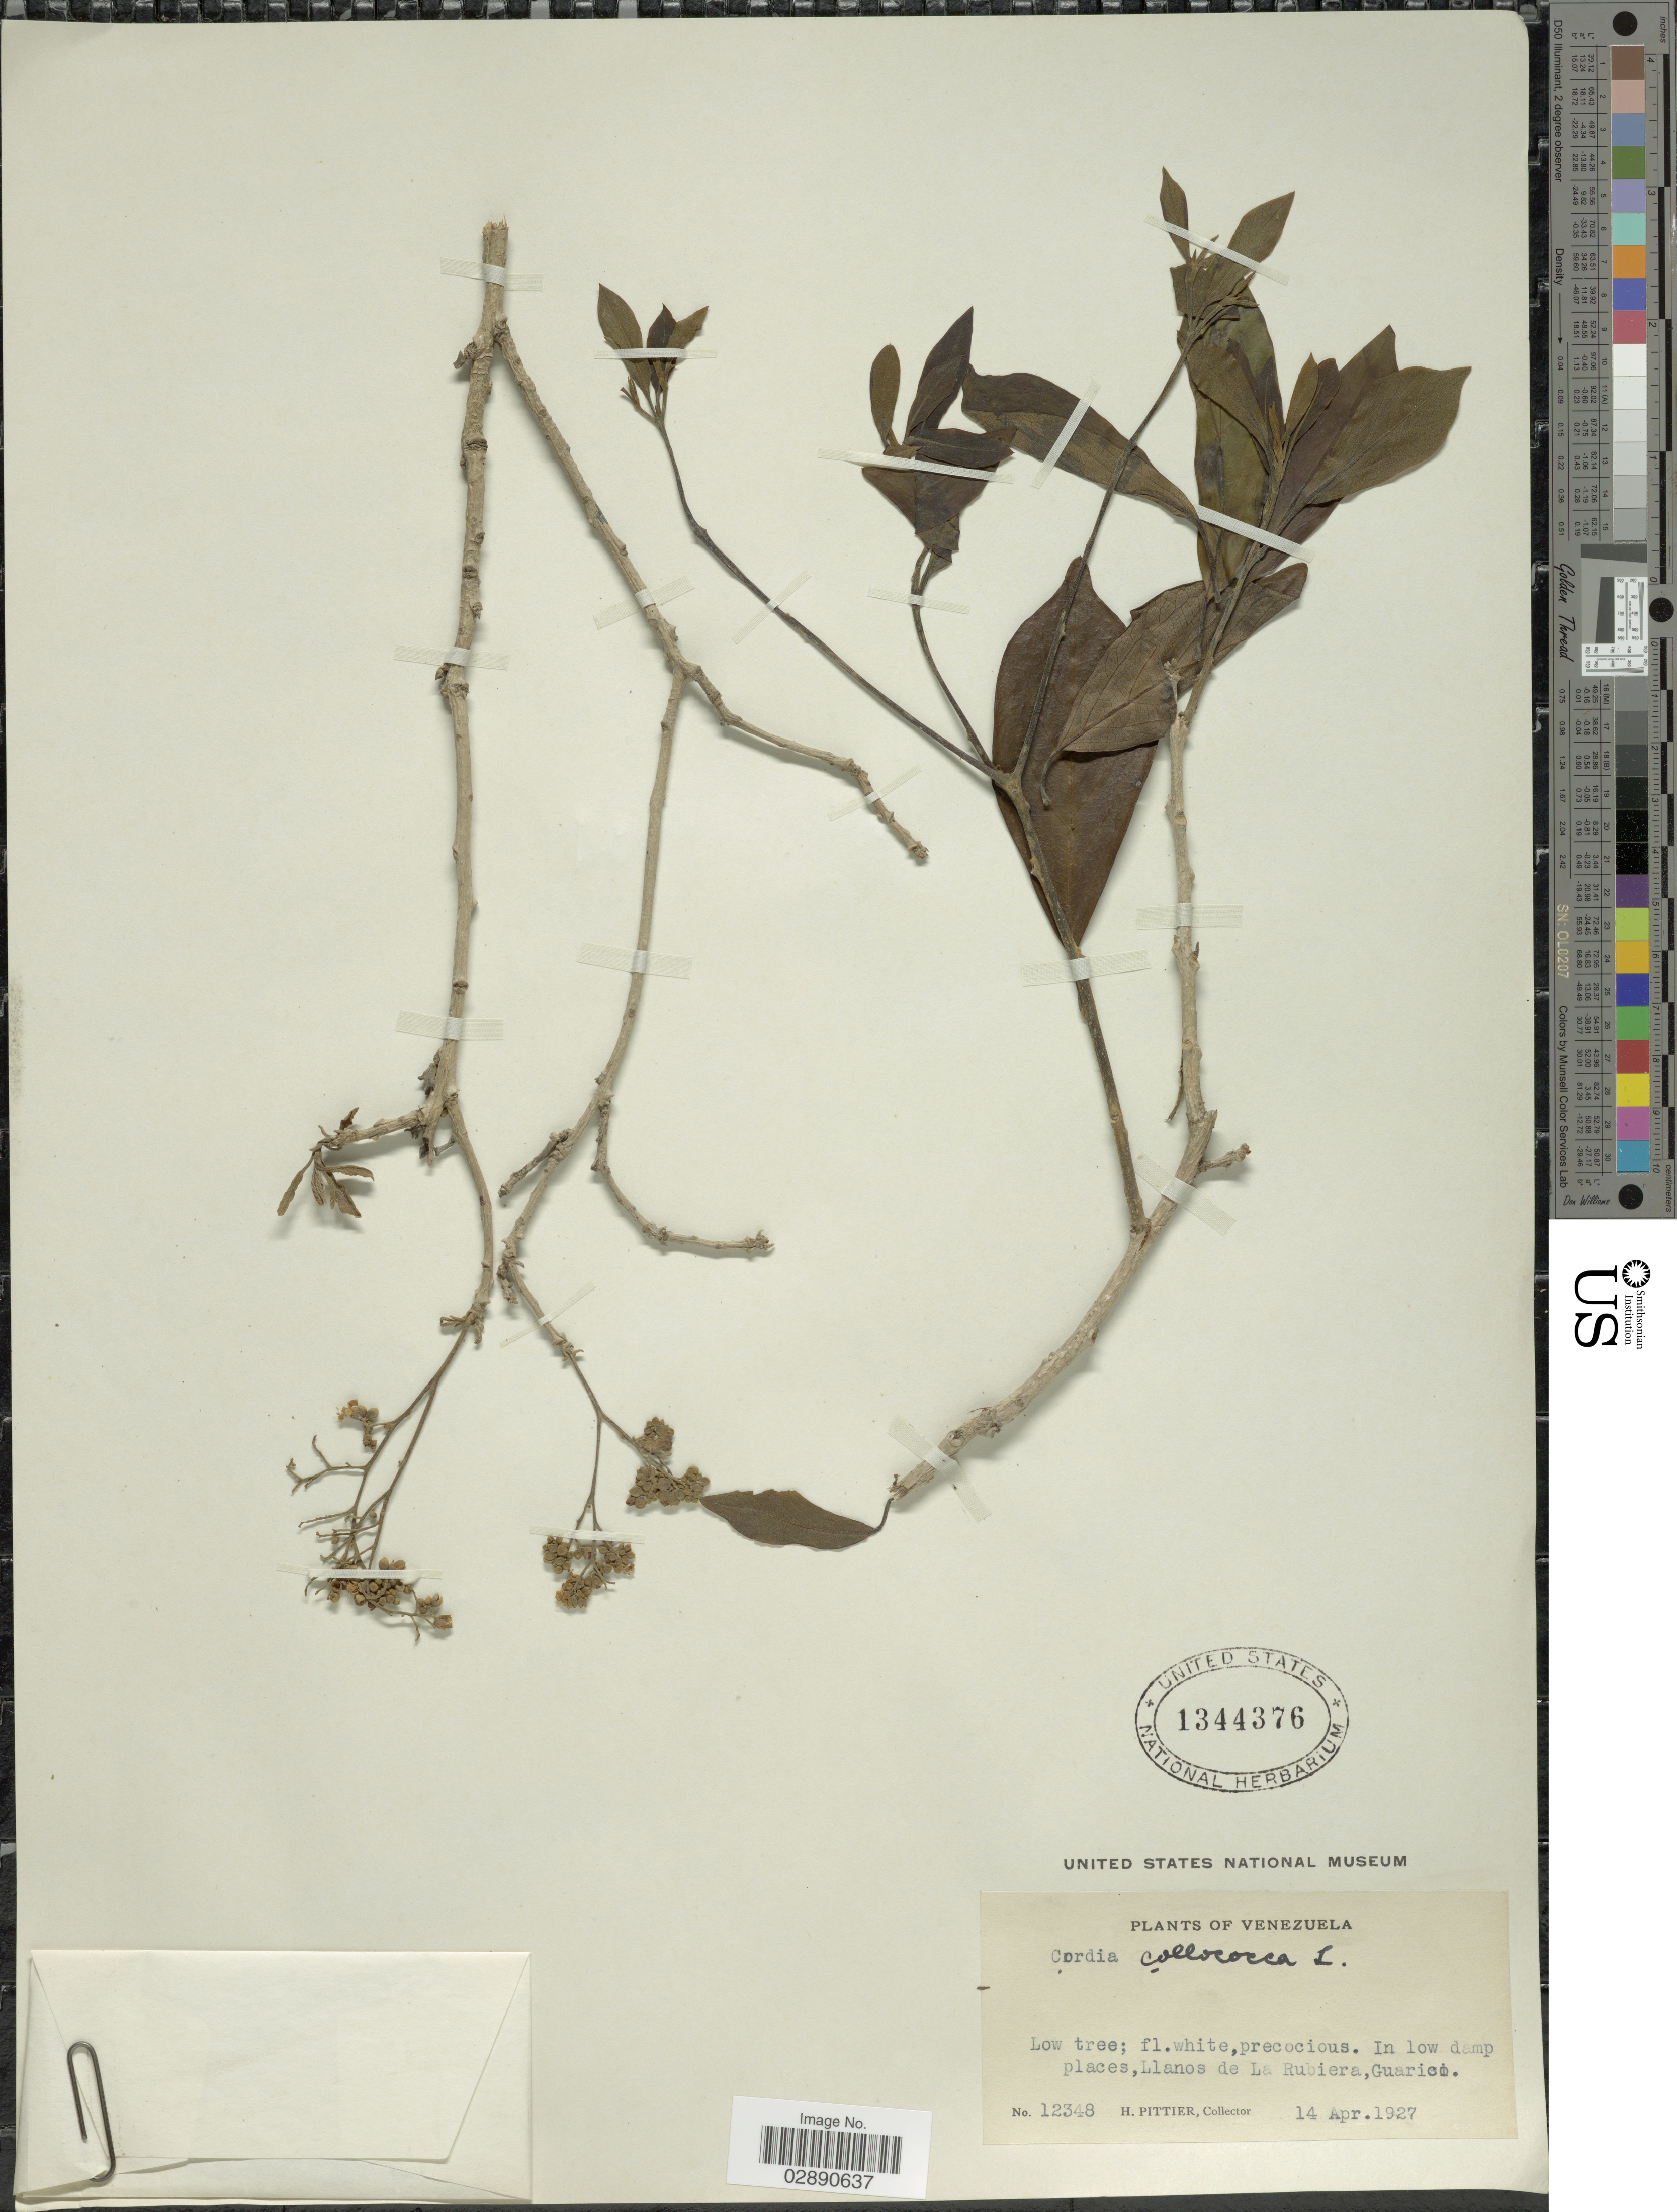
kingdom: Plantae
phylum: Tracheophyta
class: Magnoliopsida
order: Boraginales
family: Cordiaceae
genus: Cordia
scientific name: Cordia collococca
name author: L.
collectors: H. F. Pittier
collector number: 12348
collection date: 1927-04-14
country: Venezuela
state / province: Guárico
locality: In low damp places, Llanos de La Rubiera.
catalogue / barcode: US 1344376